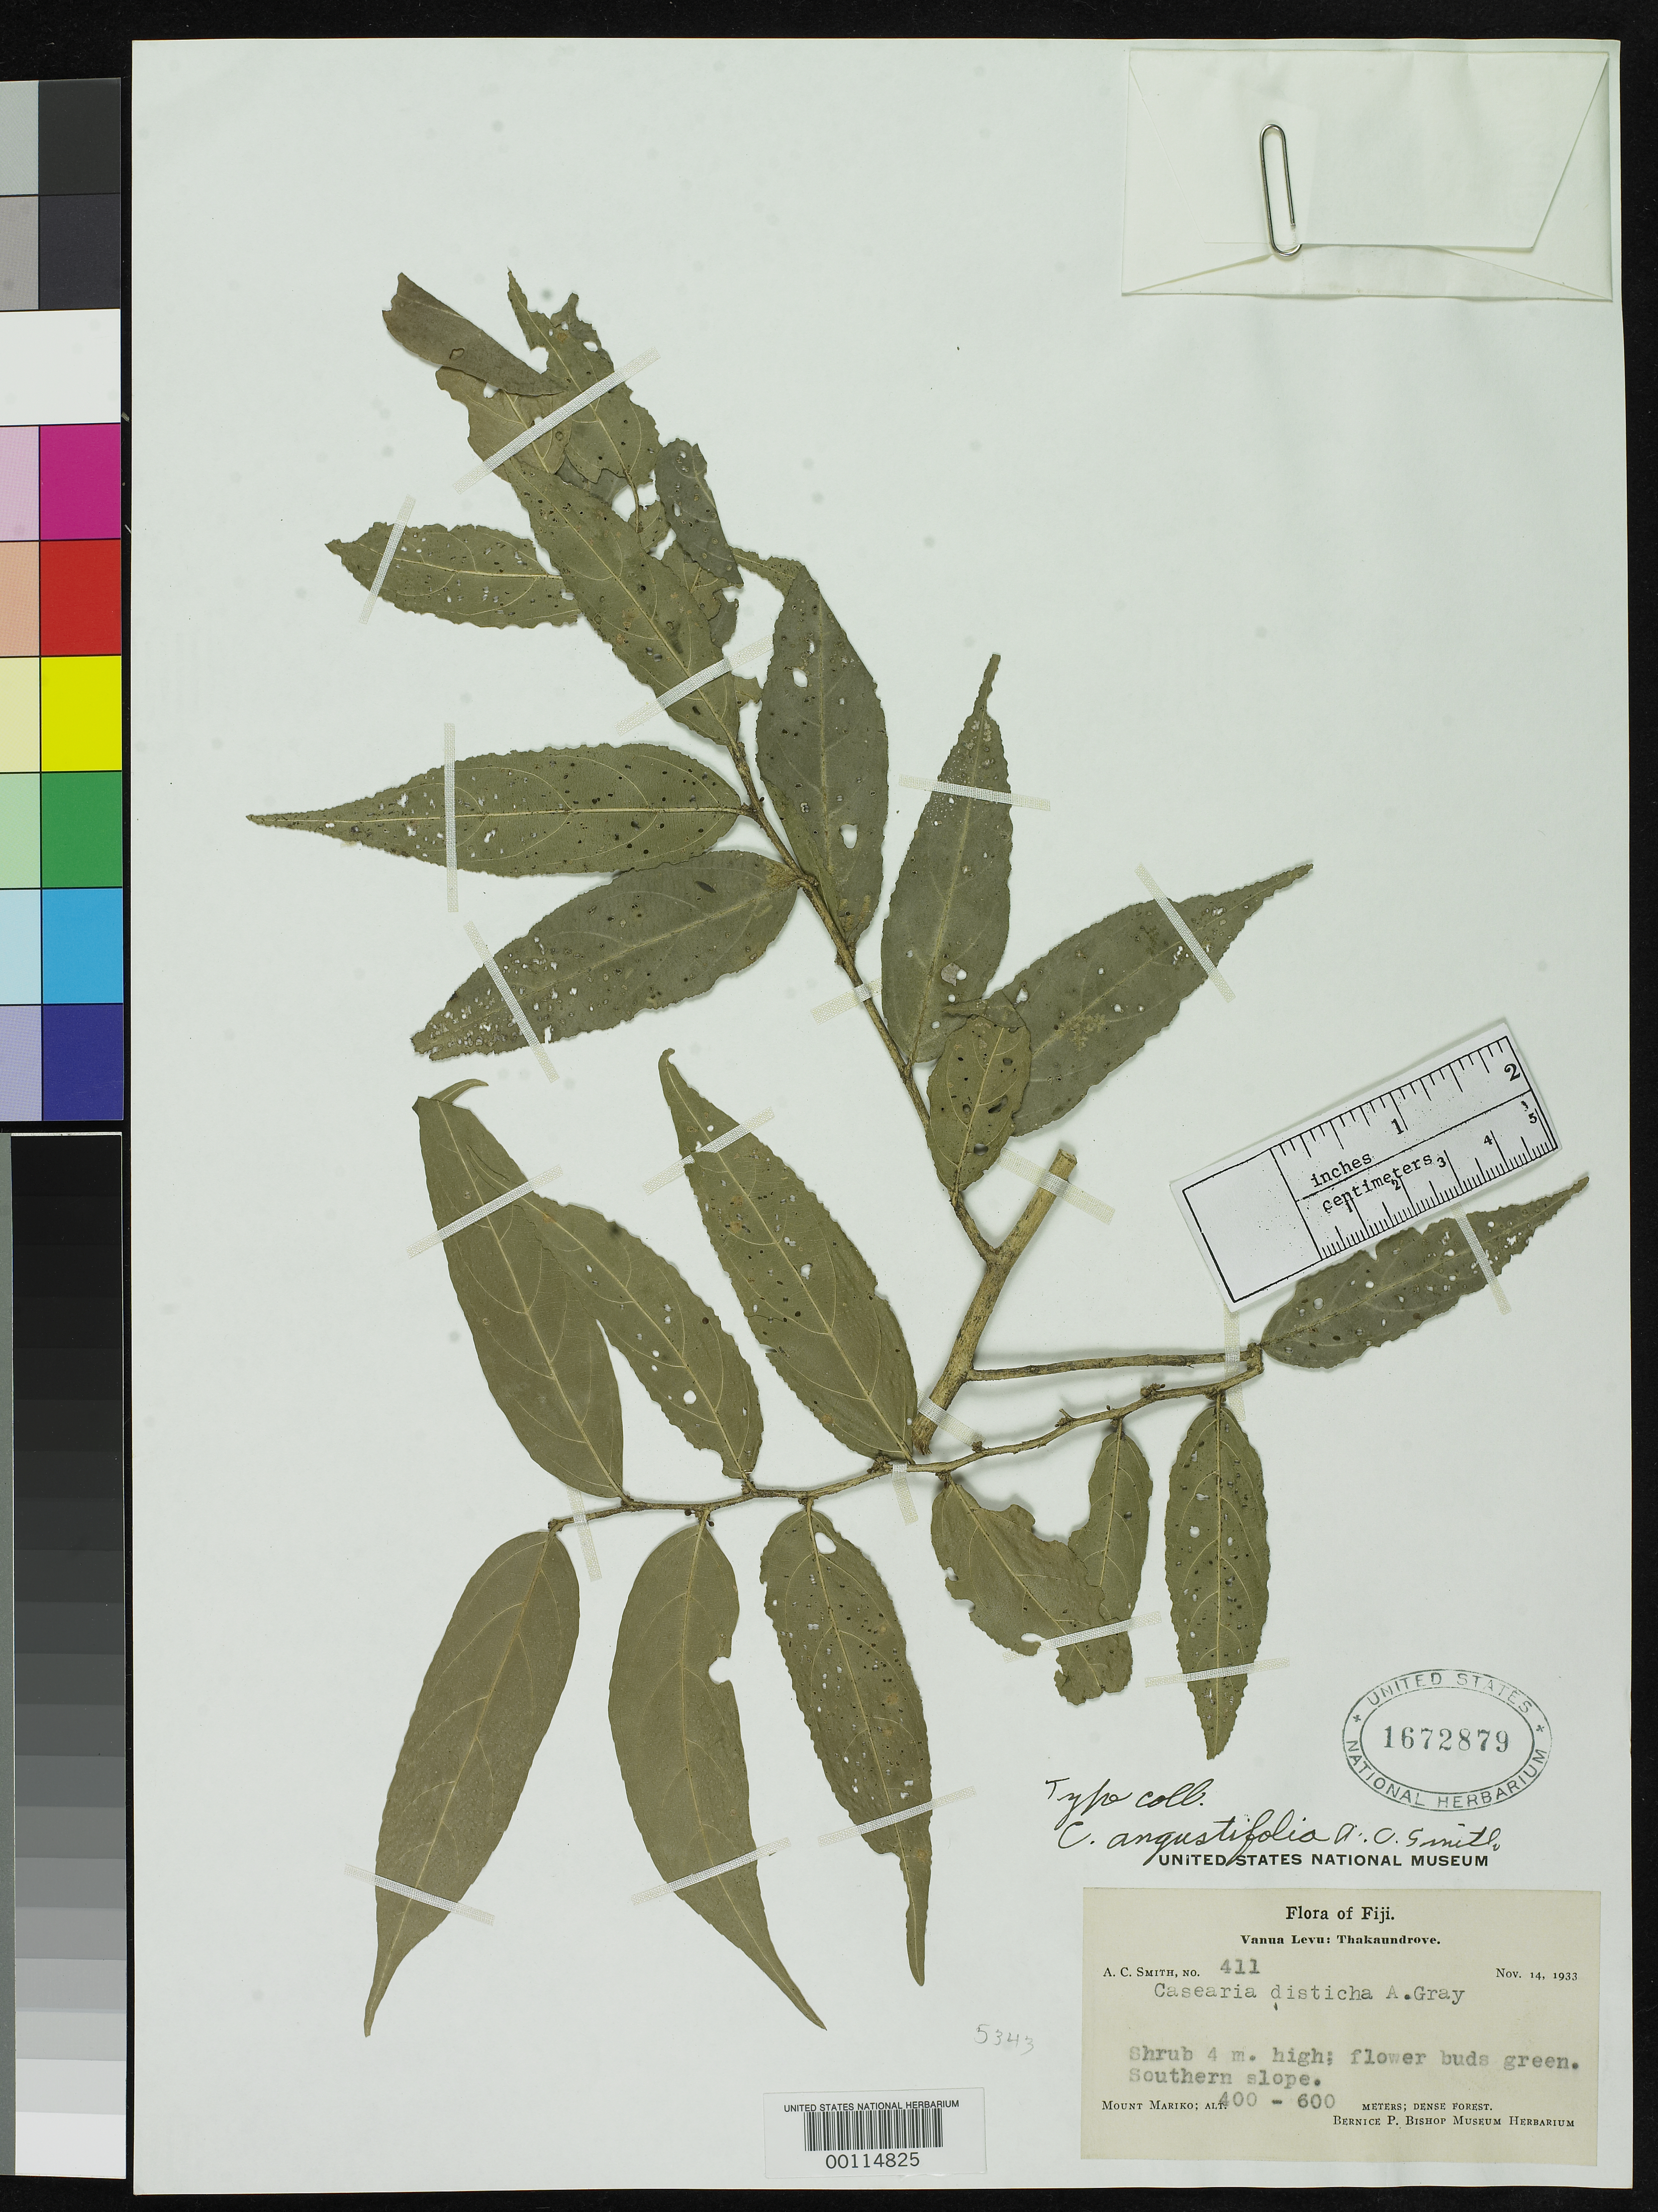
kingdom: Plantae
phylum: Tracheophyta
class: Magnoliopsida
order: Malpighiales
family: Salicaceae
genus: Casearia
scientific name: Casearia angustifolia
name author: A.C. Sm.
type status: Isotype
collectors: A. C. Smith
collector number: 411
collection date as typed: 14 Nov 1933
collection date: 1933-11-14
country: Fiji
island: Vanua Levu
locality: Thakaundrove, Mt. Mariko. [Vanua Levu Group]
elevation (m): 400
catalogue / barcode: US 1672879